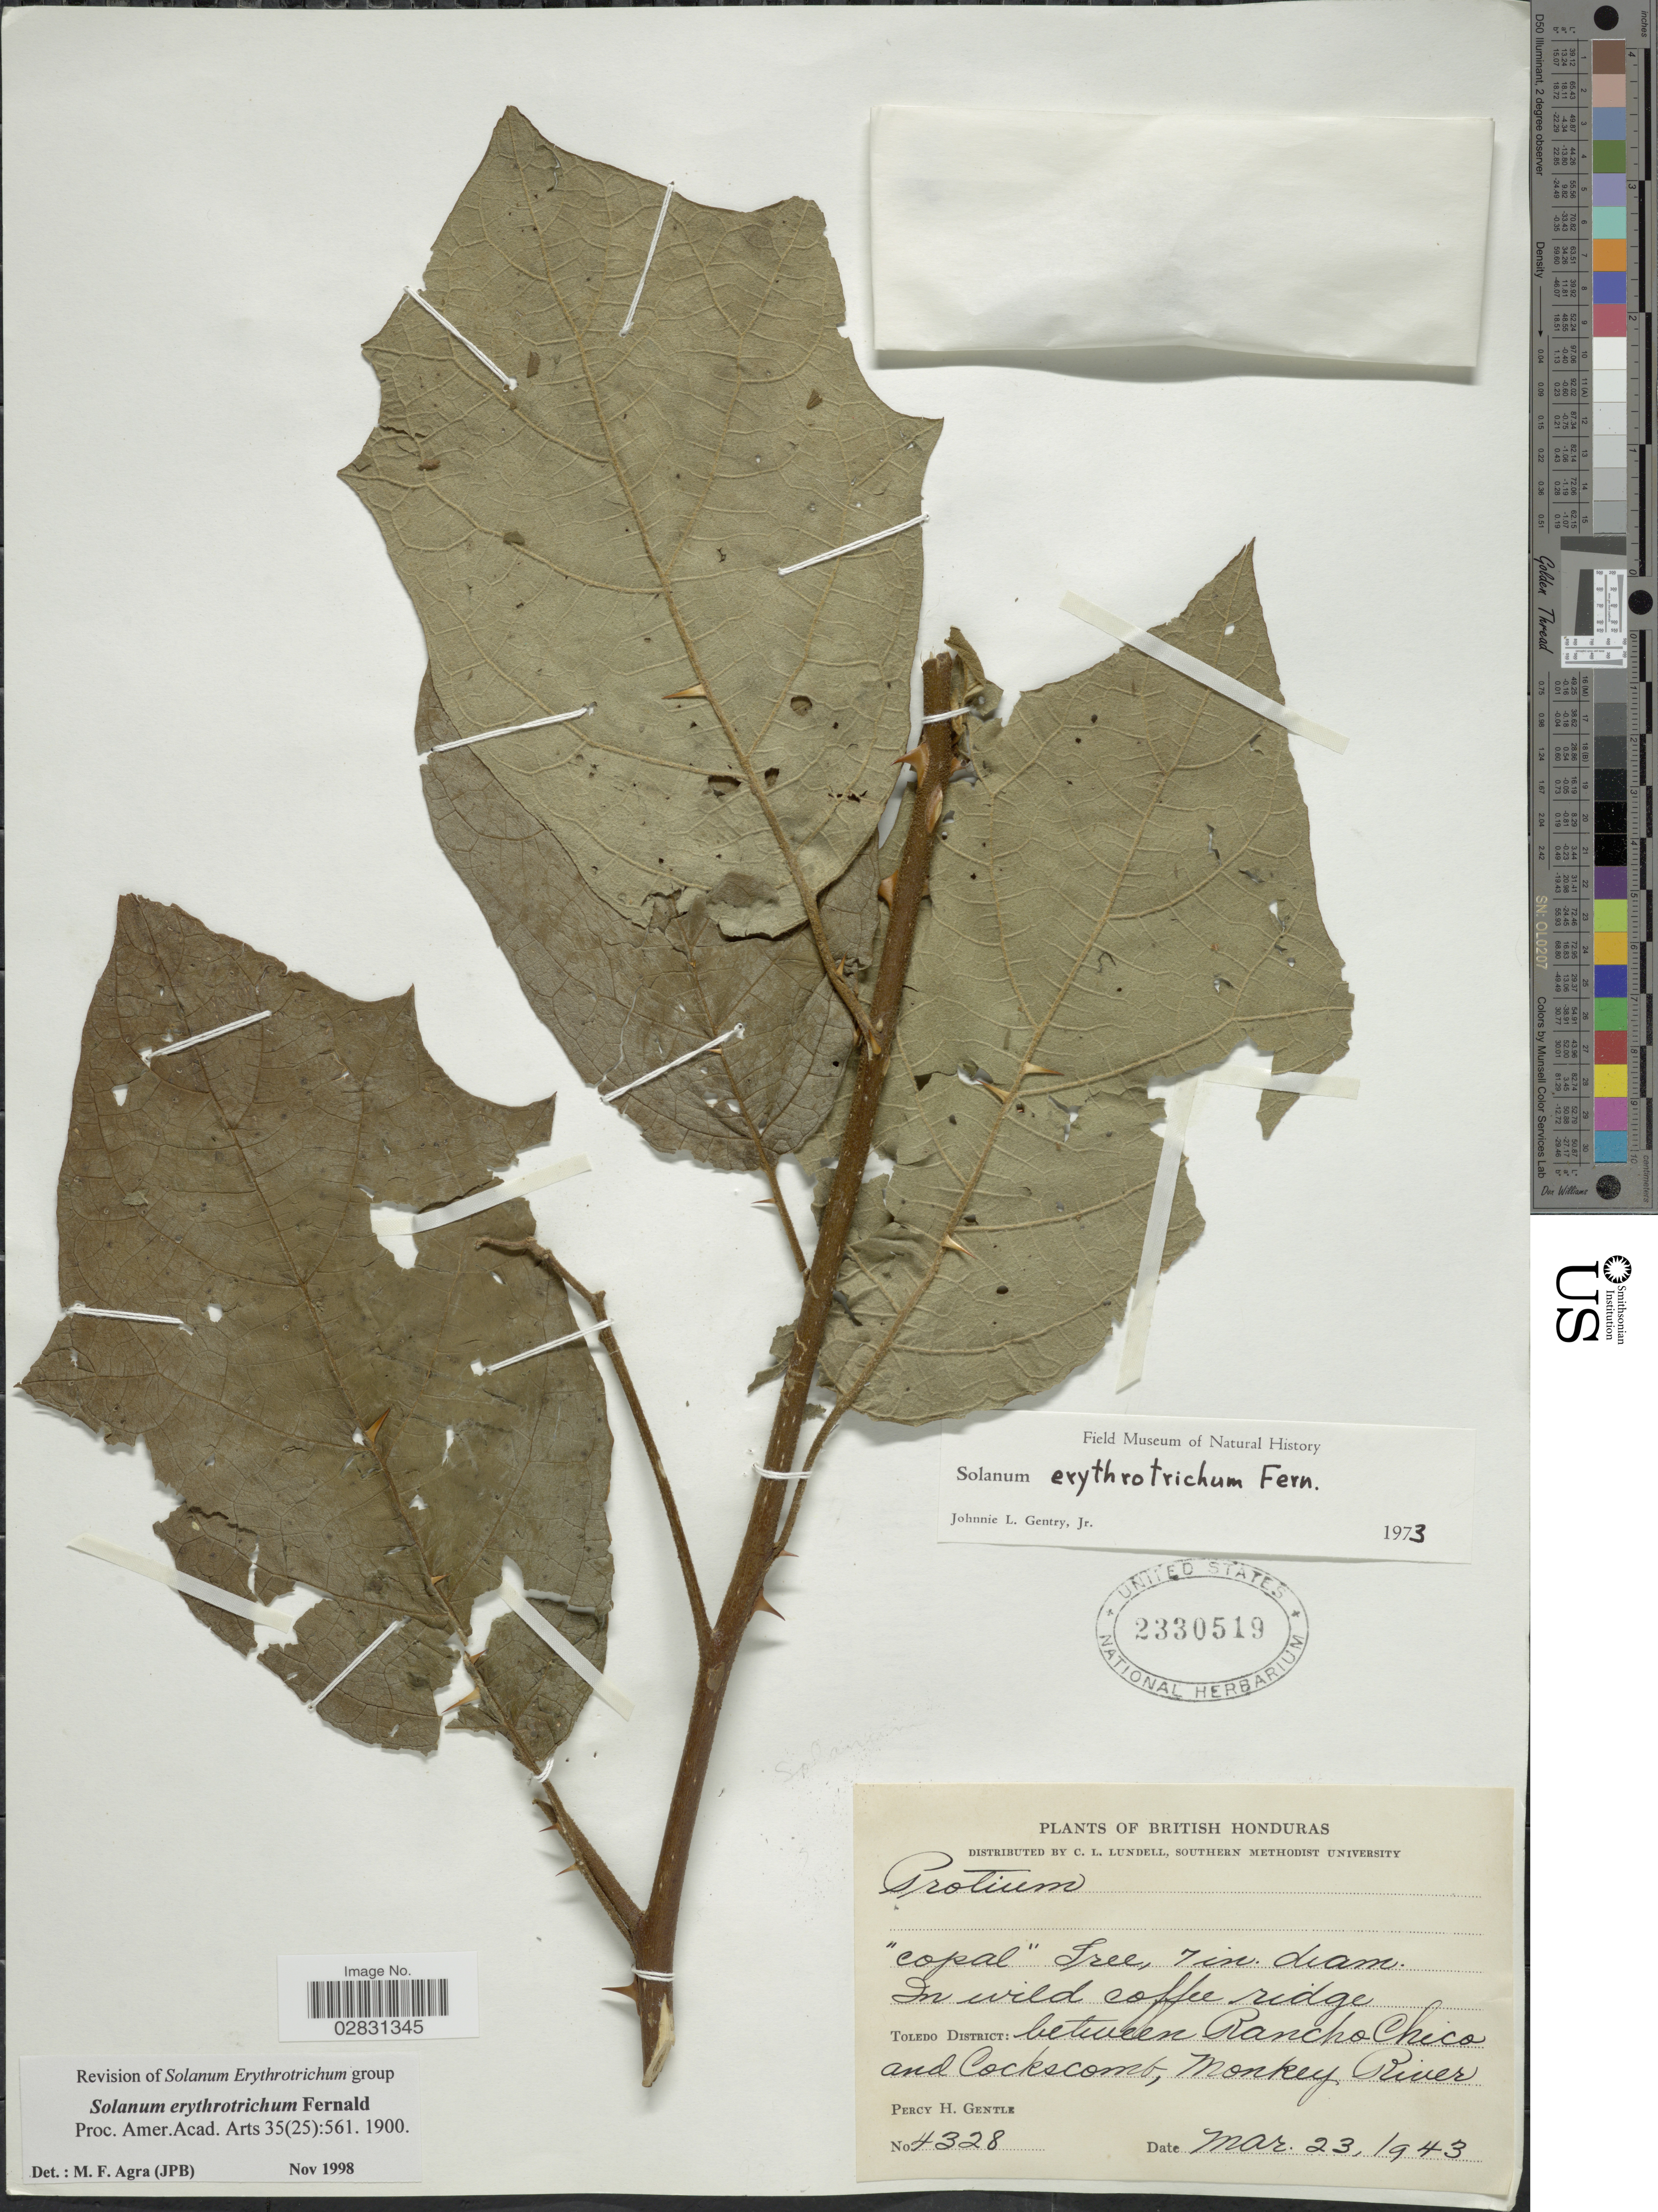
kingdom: Plantae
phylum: Tracheophyta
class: Magnoliopsida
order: Solanales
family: Solanaceae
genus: Solanum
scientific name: Solanum erythrotrichum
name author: Fernald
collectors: P. H. Gentle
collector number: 4328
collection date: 1943-03-23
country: Belize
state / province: Toledo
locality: British Honduras, Toledo District: between Rancho Chico and Cockscomb, Monkey River.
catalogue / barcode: US 2330519